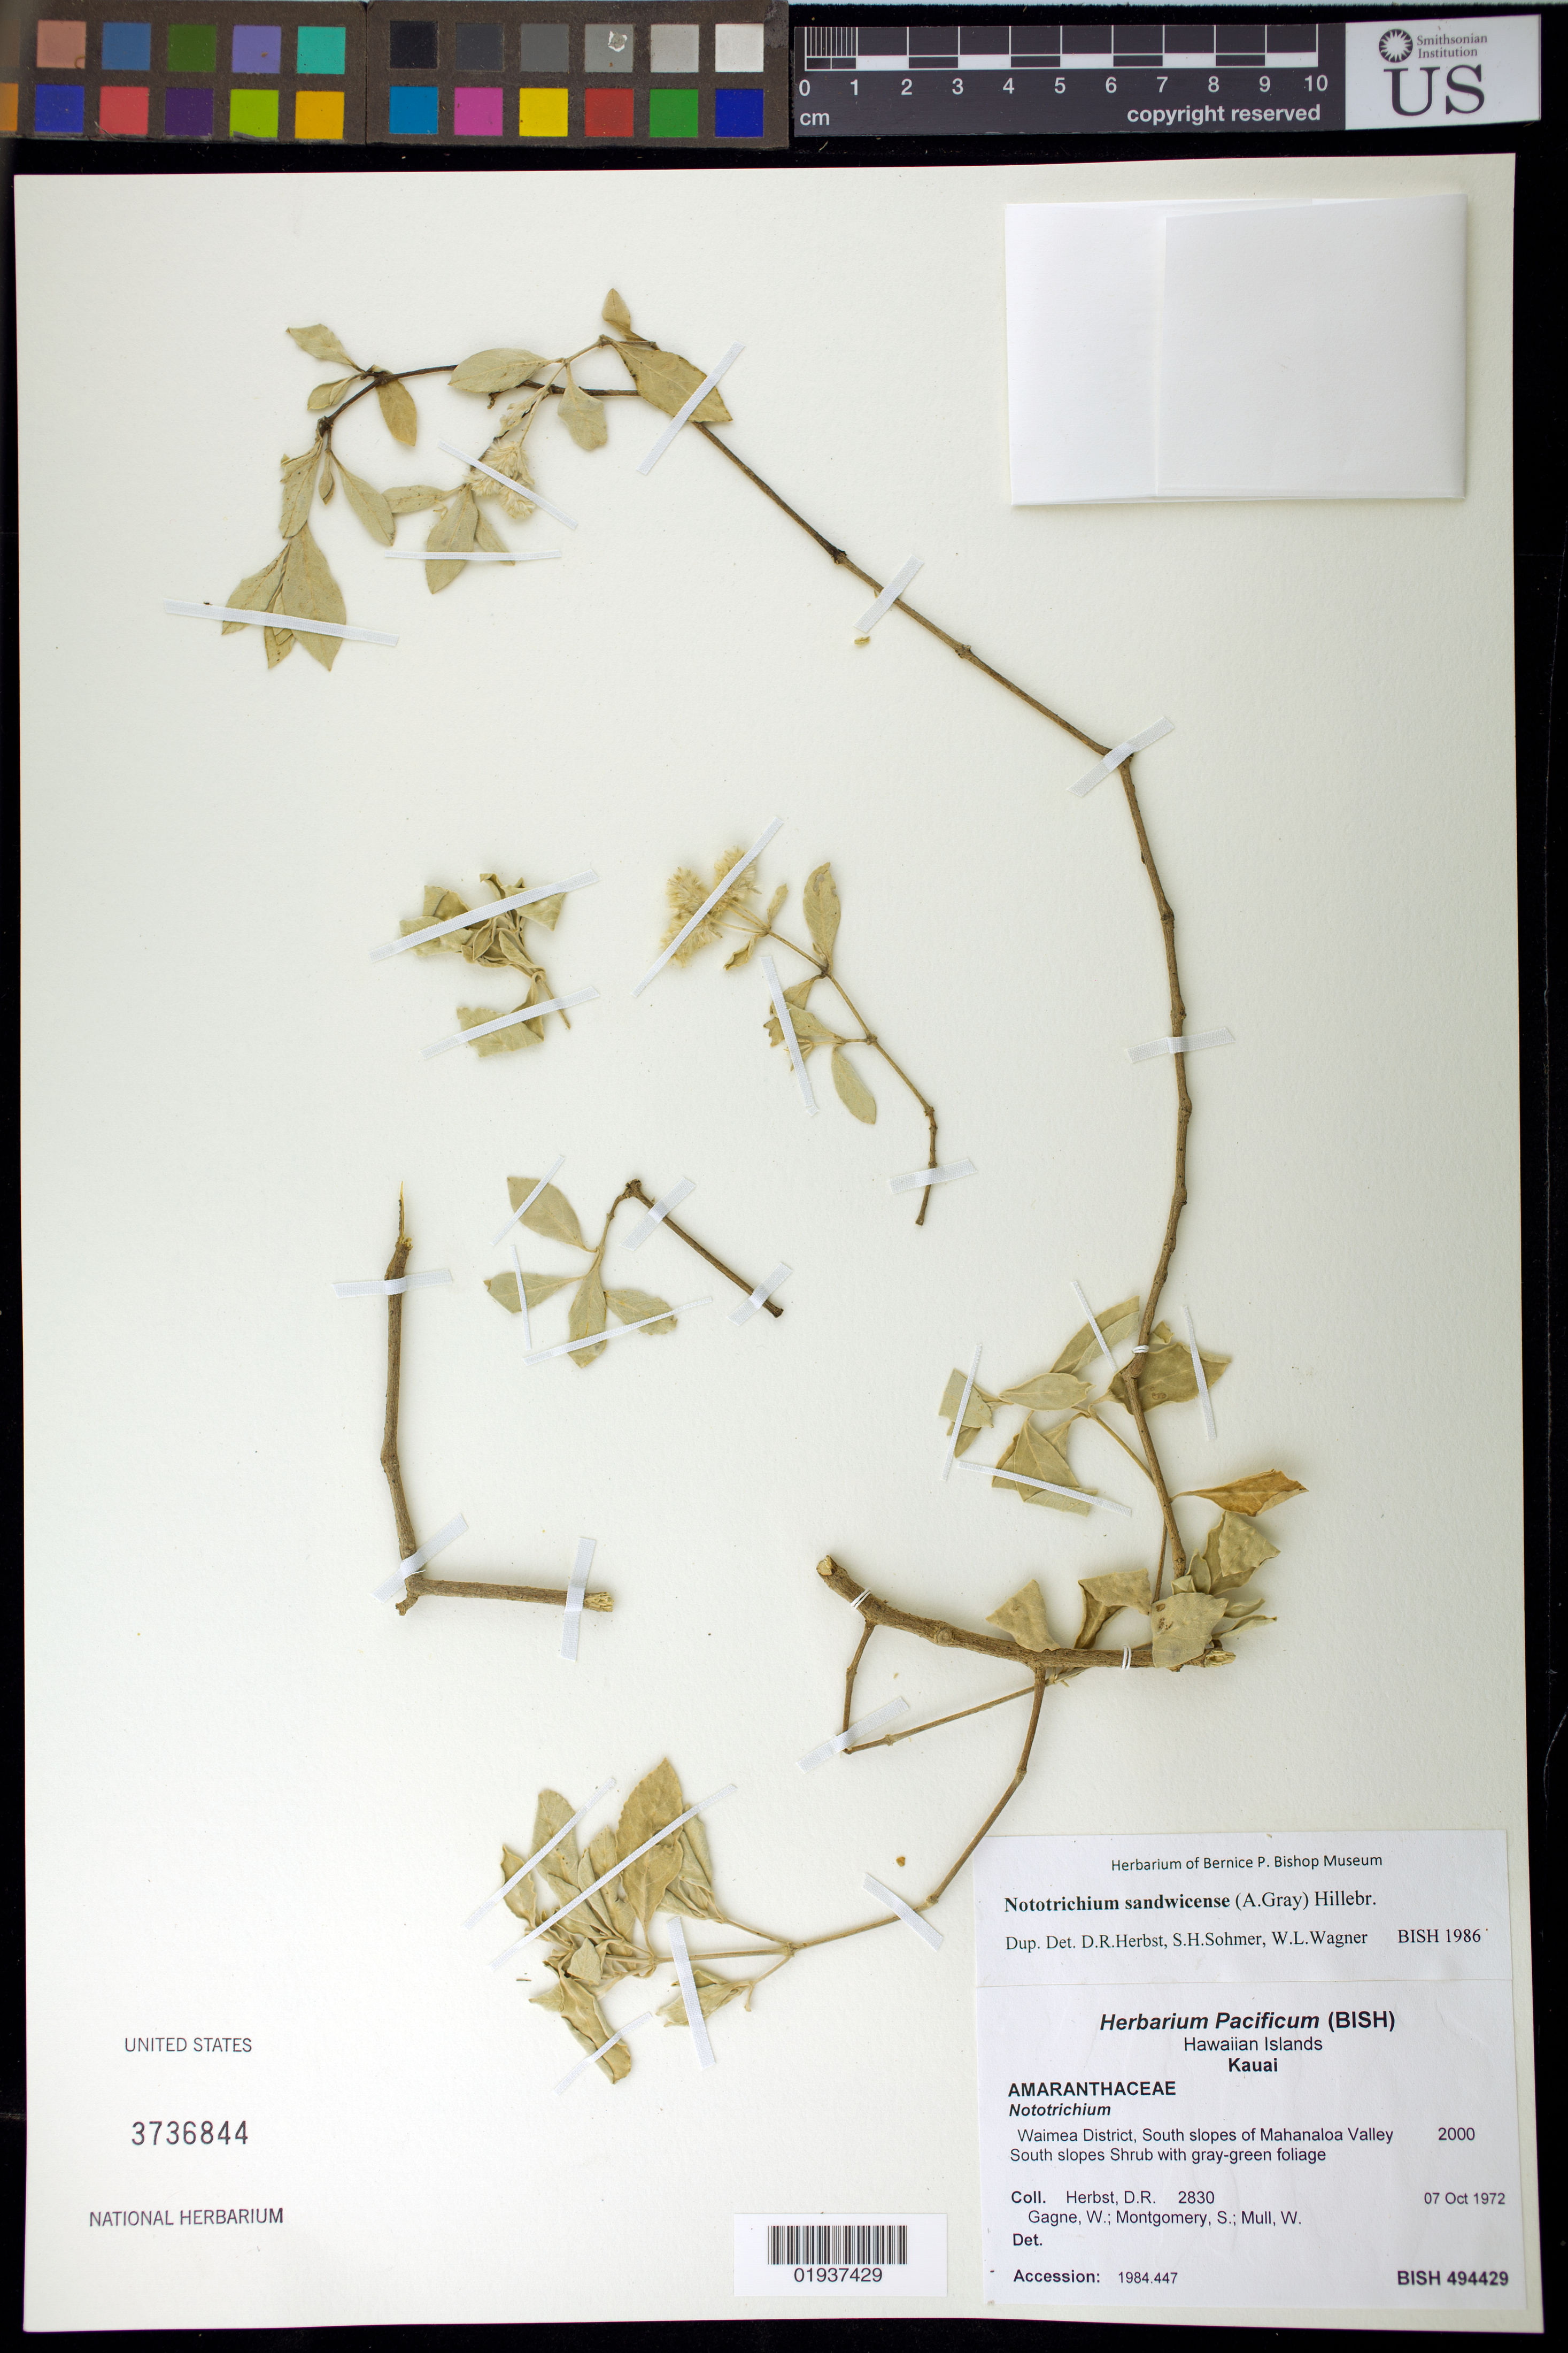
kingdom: Plantae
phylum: Tracheophyta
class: Magnoliopsida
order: Caryophyllales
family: Amaranthaceae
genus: Achyranthes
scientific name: Achyranthes sandwicensis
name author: (A. Gray) Di Vincenzo et al.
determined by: Wagner, W. L., (BOT), Smithsonian Institution - National Museum of Natural History (UNITED STATES)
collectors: D. R. Herbst, W. Gagne, S. Montgomery & W. Mull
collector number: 2830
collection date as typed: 7 Oct 1972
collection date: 1972-10-07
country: United States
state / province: Hawaii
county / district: Kauai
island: Kaua'i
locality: Waimea District, South slopes of Mahanaloa Valley.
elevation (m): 610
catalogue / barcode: US 3736844